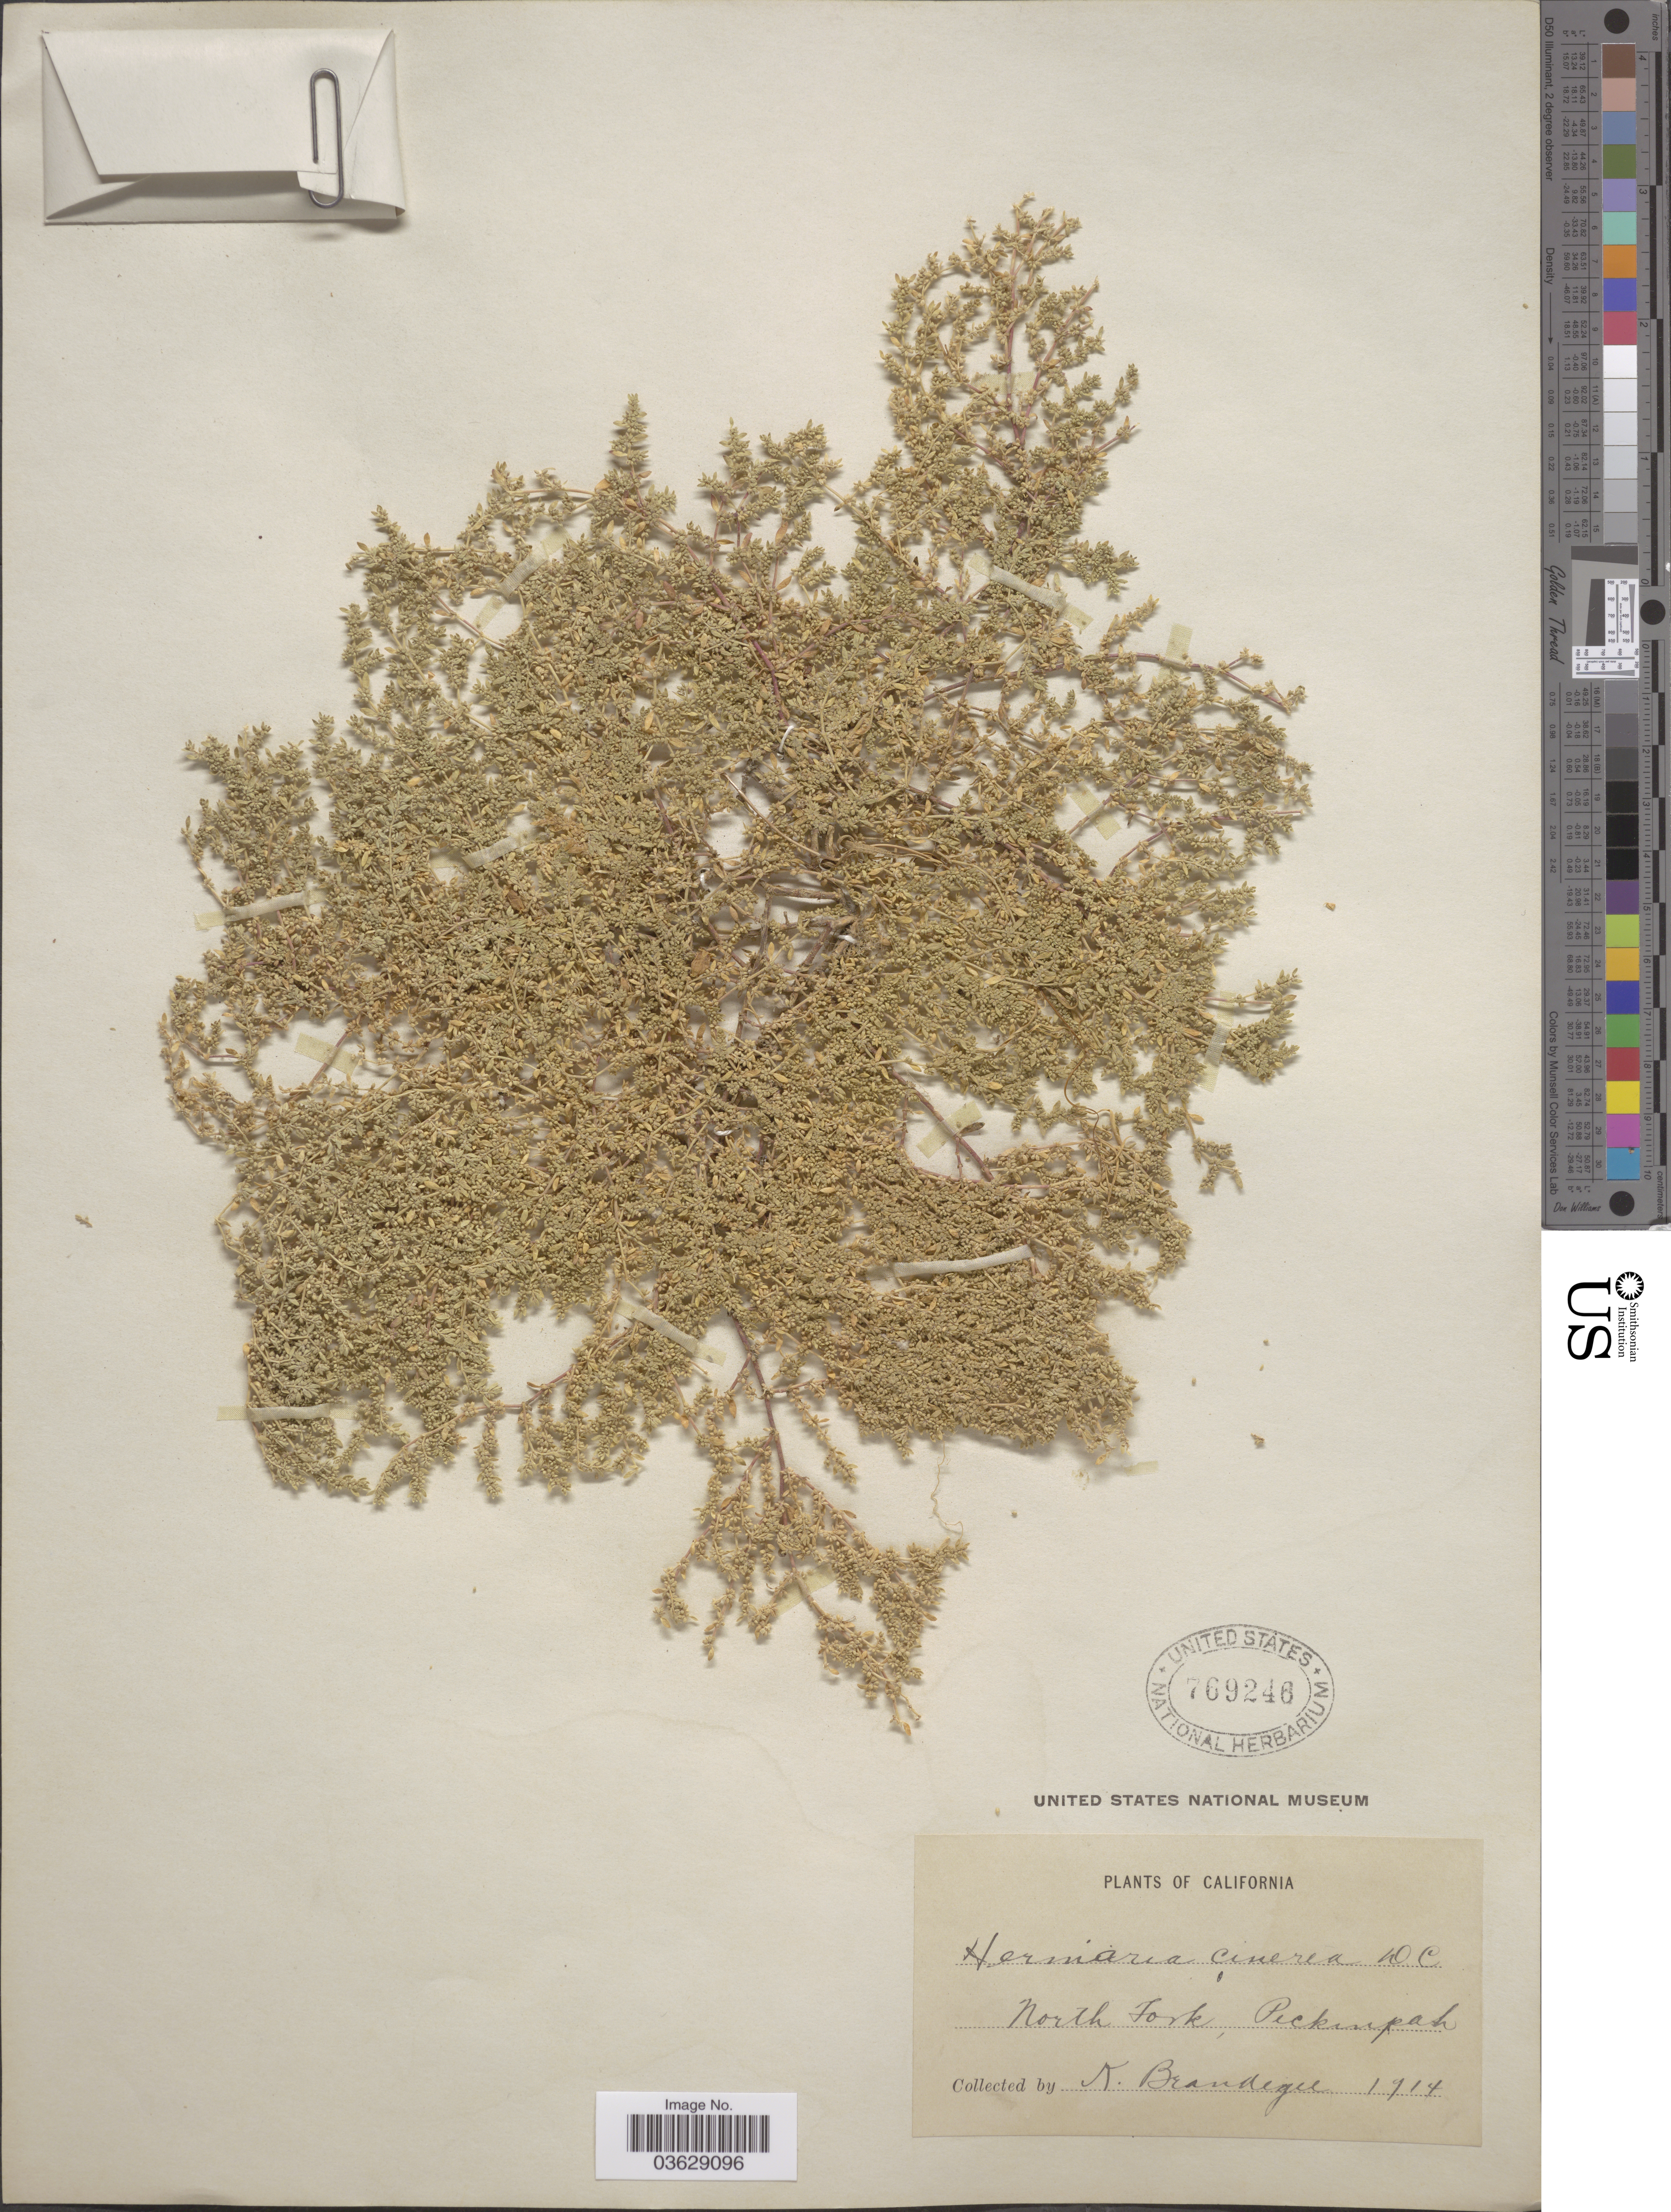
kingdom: Plantae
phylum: Tracheophyta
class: Magnoliopsida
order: Caryophyllales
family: Caryophyllaceae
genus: Herniaria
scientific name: Herniaria cinerea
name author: DC.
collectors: K. Brandegee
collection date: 1914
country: United States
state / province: California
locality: North Fork, Peckinpah.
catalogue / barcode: US 769246